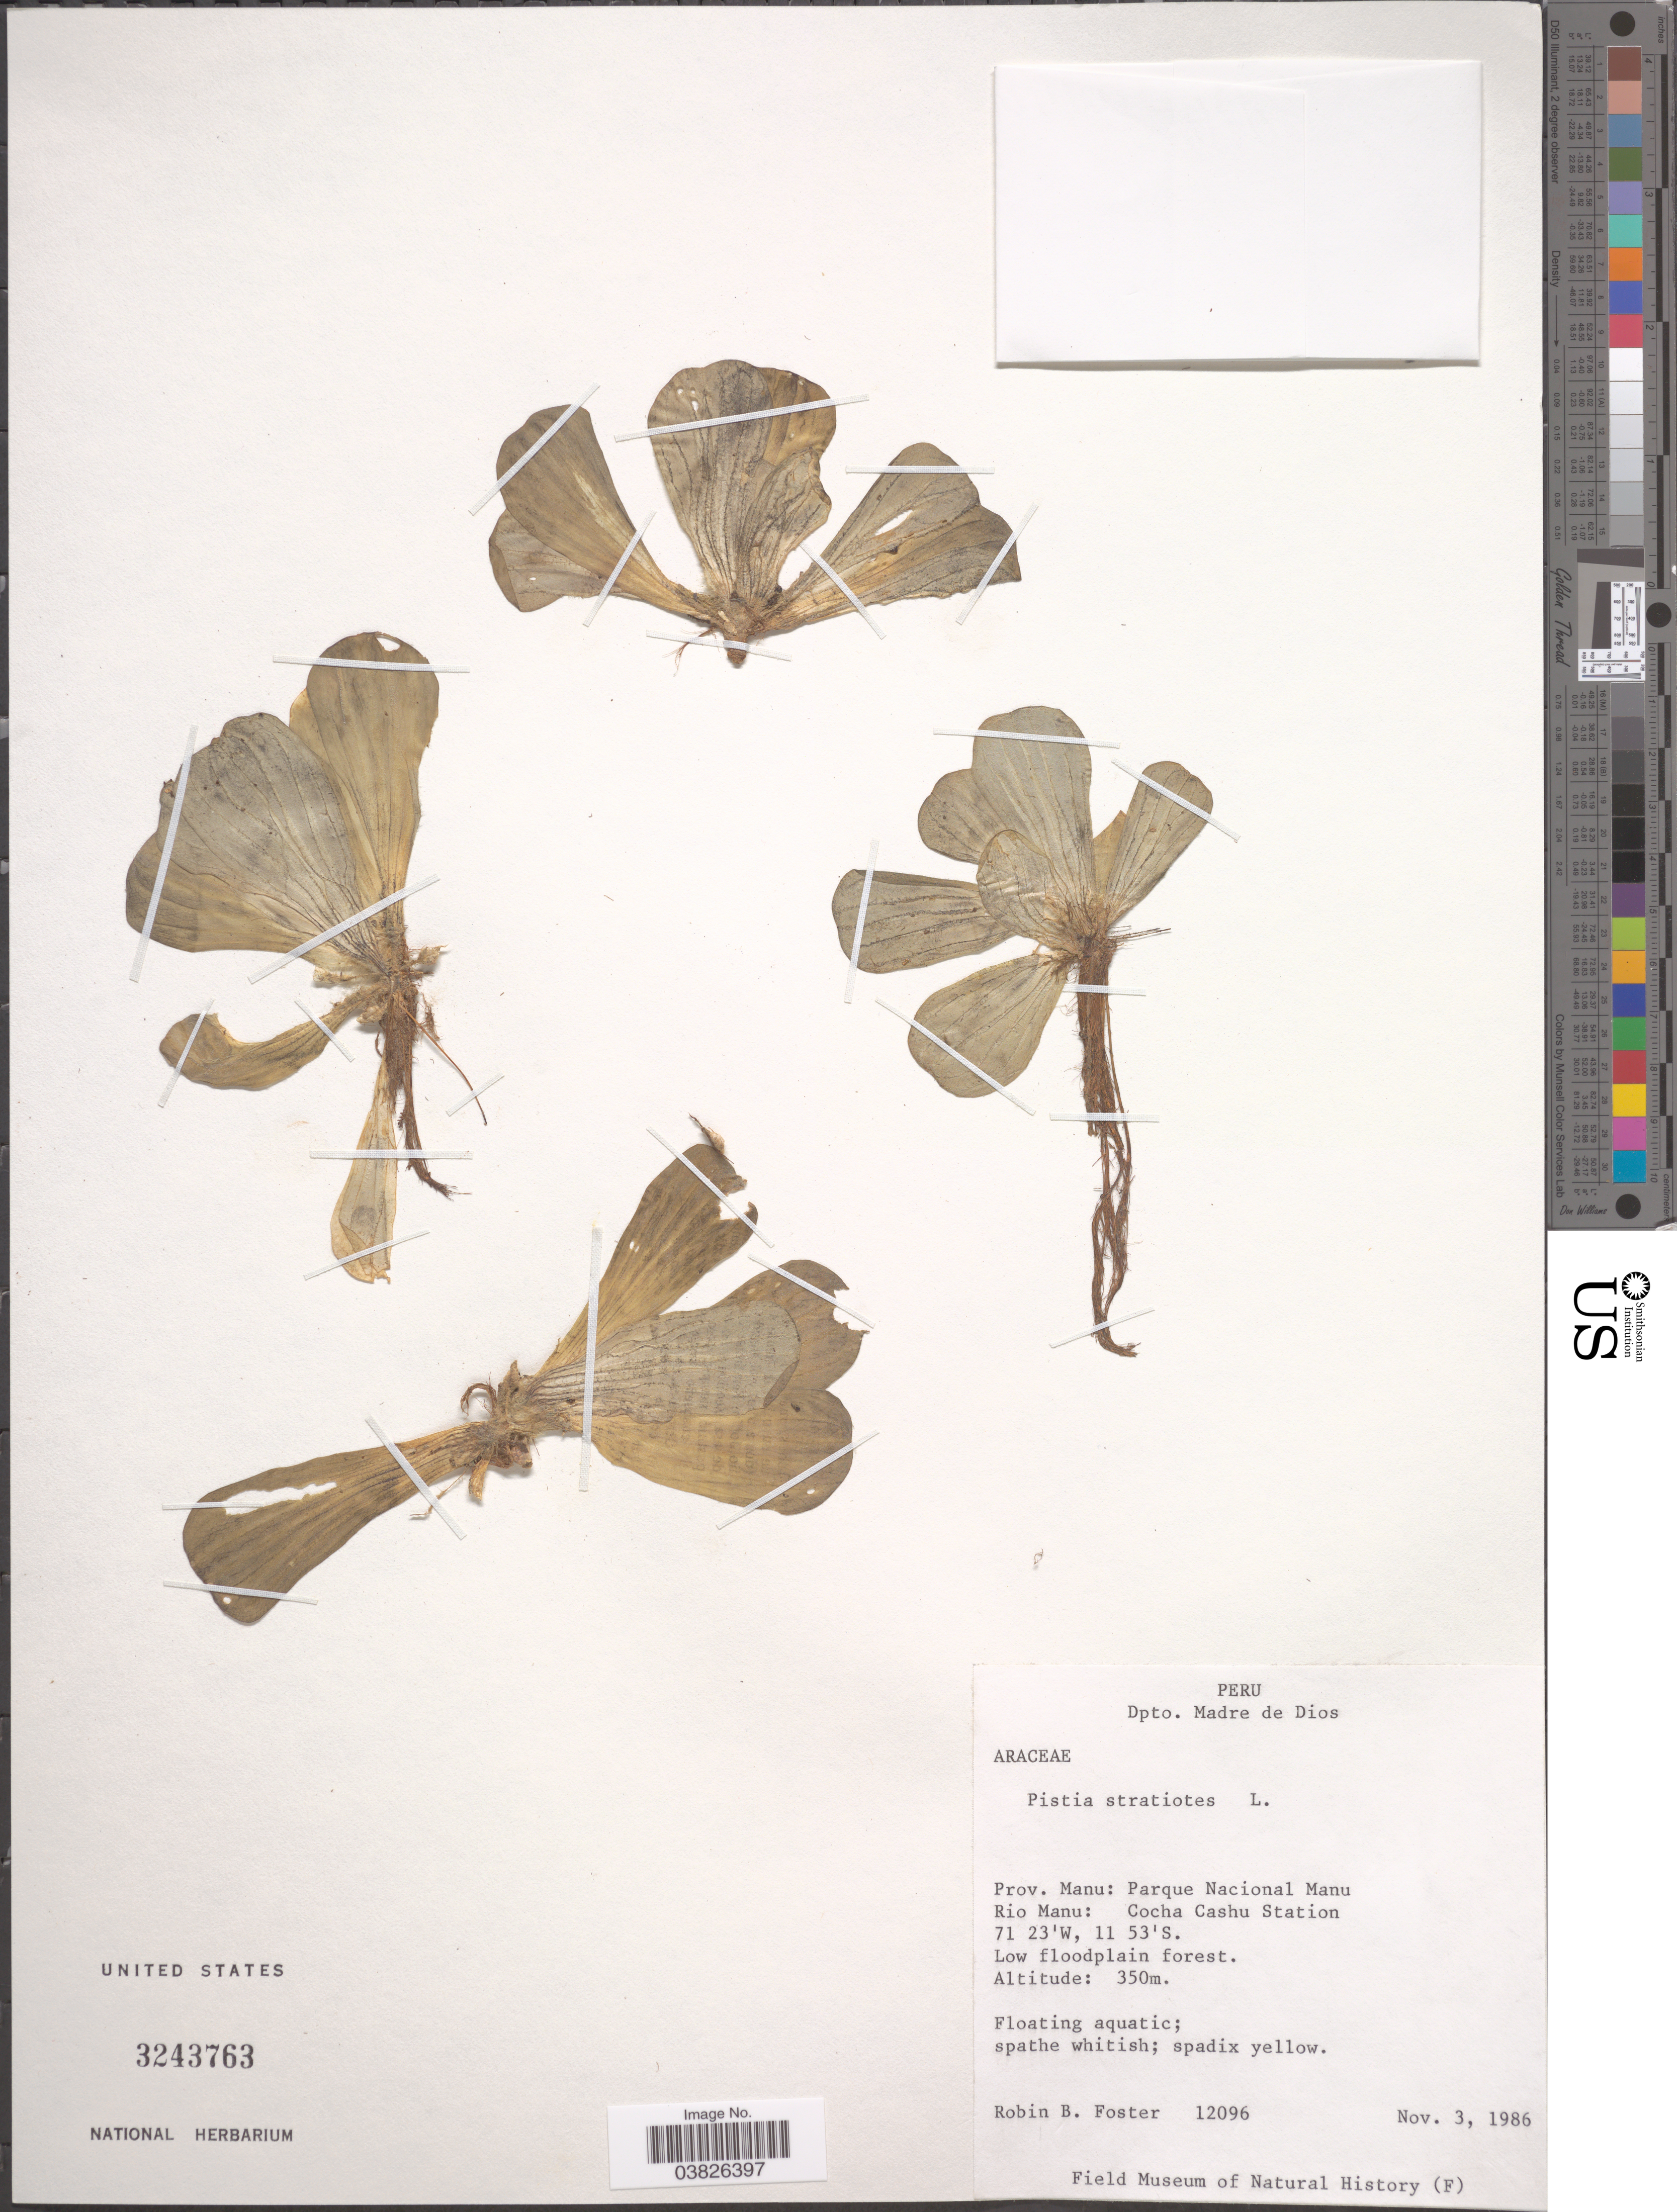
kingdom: Plantae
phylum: Tracheophyta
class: Liliopsida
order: Alismatales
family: Araceae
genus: Pistia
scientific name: Pistia stratiotes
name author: L.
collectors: R. B. Foster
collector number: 12096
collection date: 1986-11-03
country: Peru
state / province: Madre de Dios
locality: Dpto. Madre de Dios. Prov. Manu: Parque Nacional Manu. Rio Manu: Cocha Cashu Station.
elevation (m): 350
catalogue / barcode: US 3243763